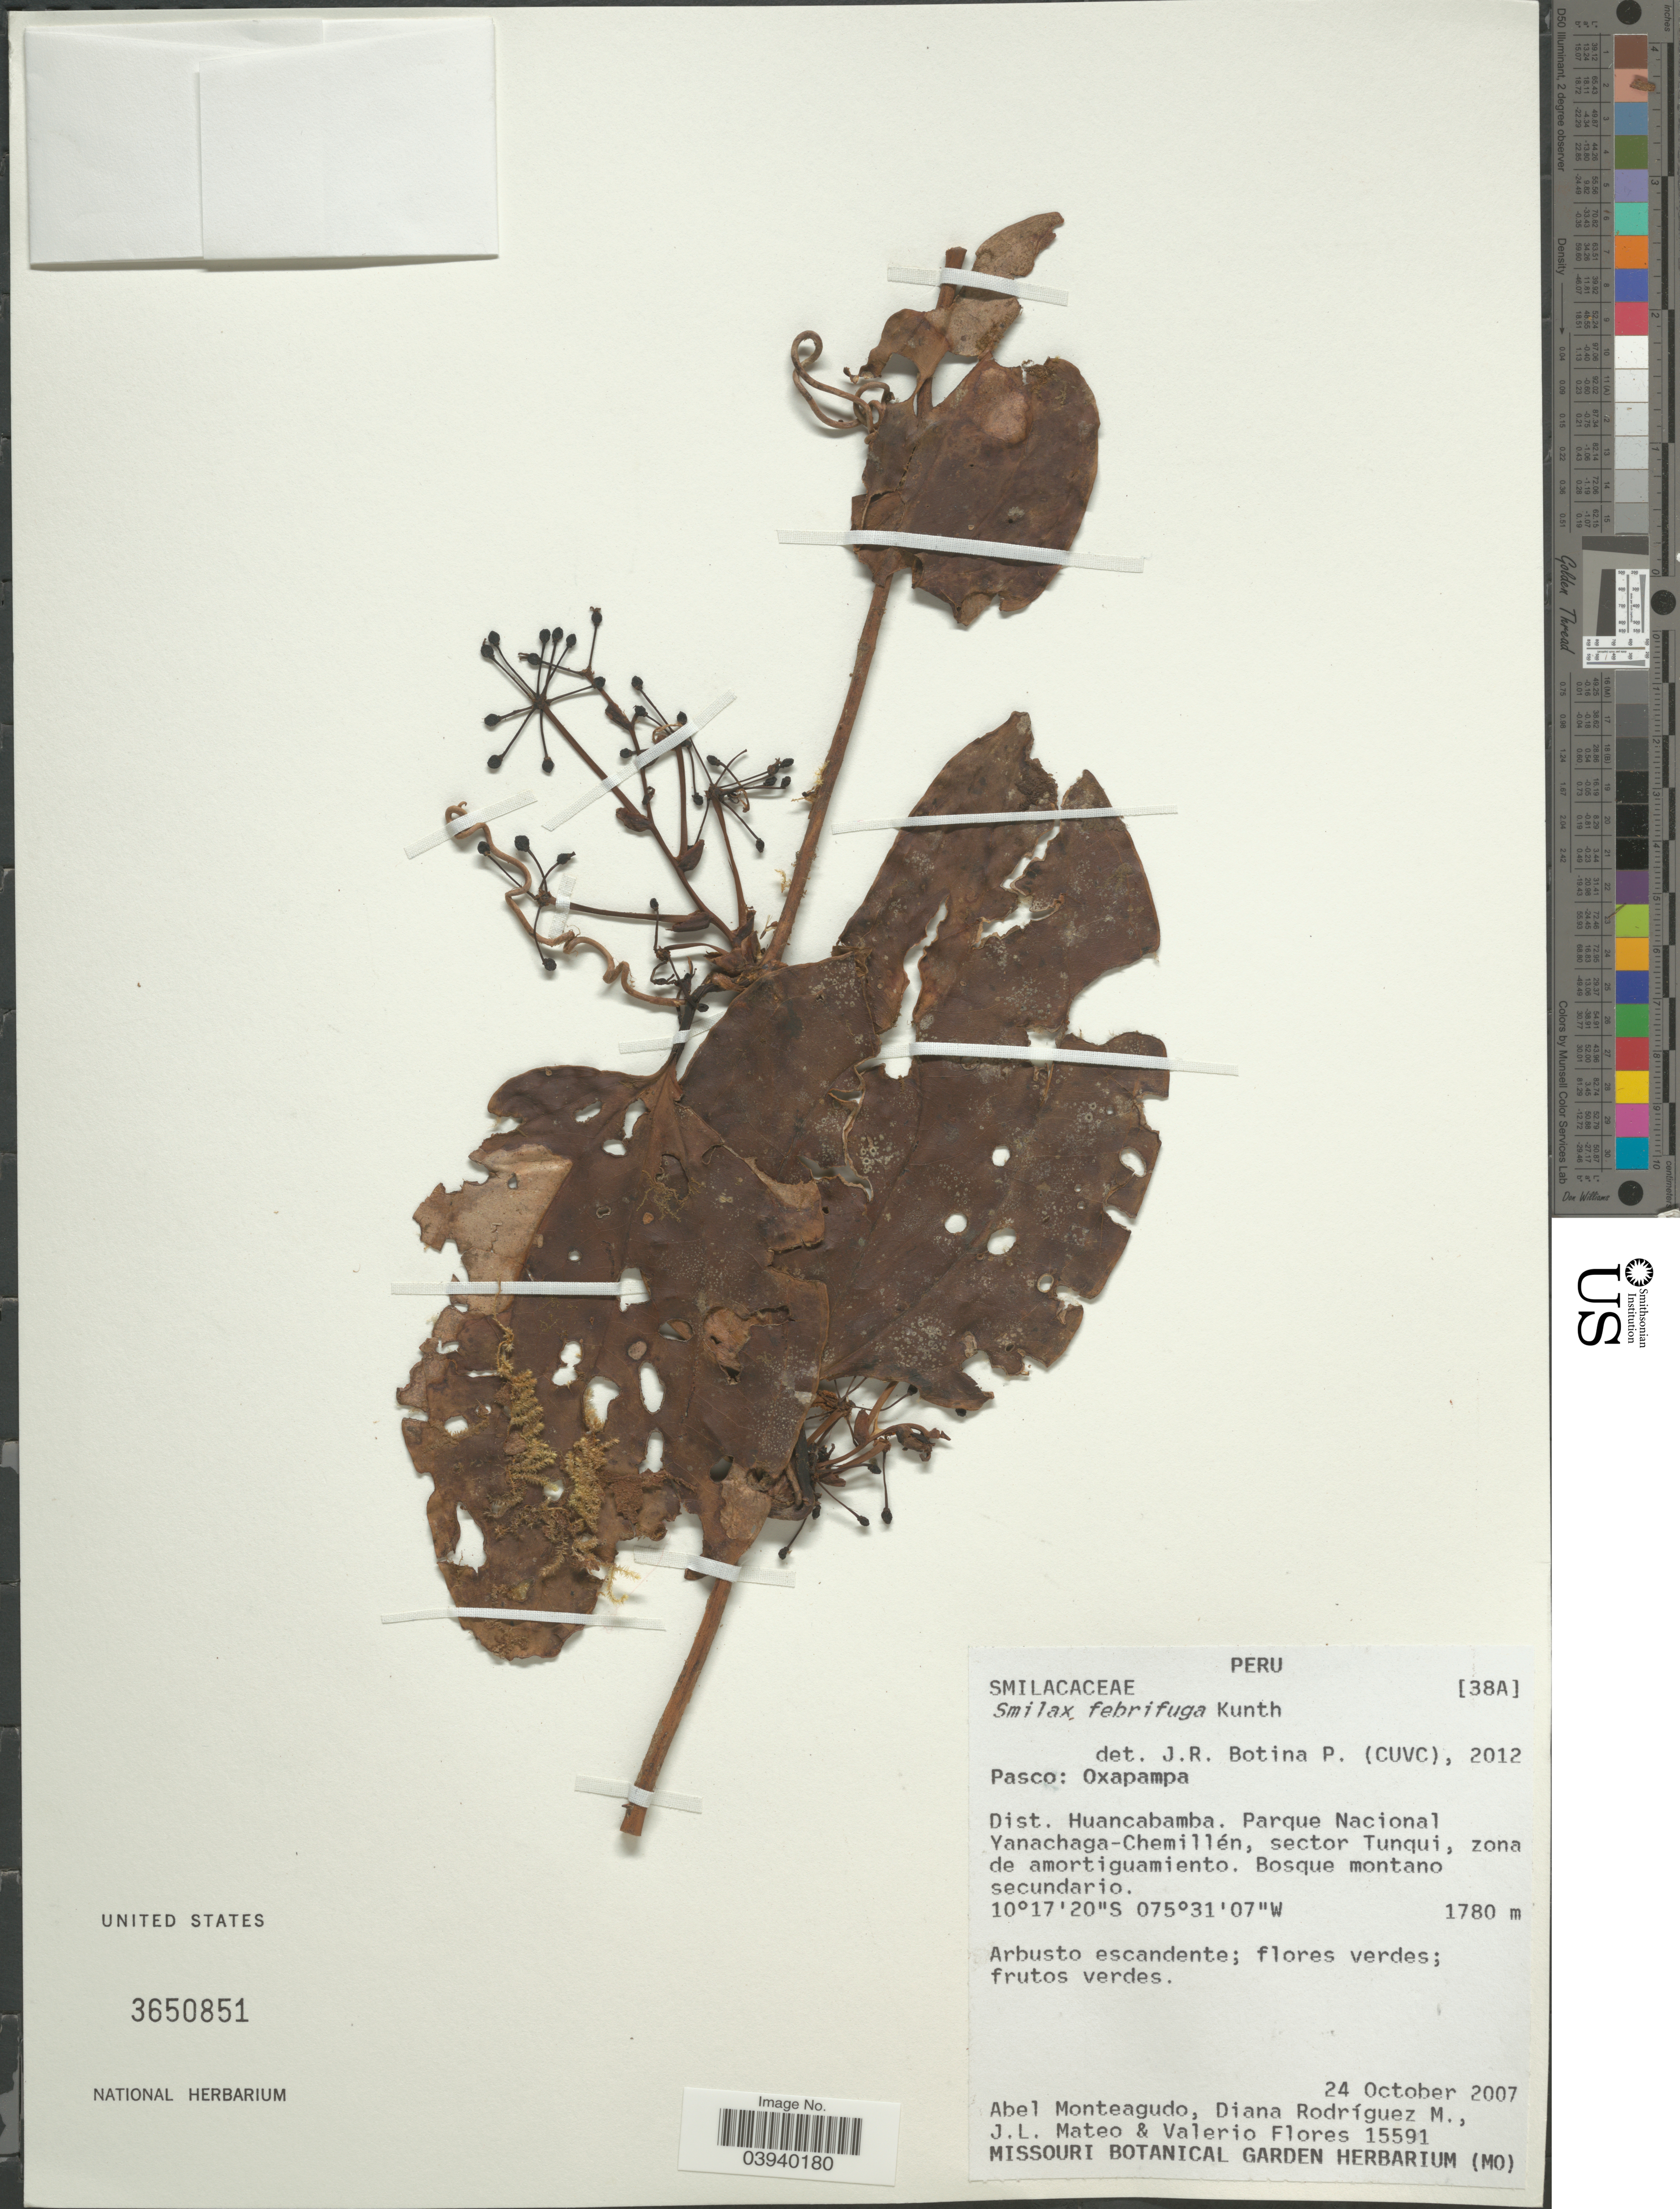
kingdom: Plantae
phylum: Tracheophyta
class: Liliopsida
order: Liliales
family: Smilacaceae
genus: Smilax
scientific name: Smilax febrifuga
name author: Kunth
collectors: A. Monteagudo, D. Rodríguez M., J. Mateo & V. Flores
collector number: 15591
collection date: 2007-10-24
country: Peru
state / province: Pasco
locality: Oxapampa. Dist. Huancabamba, Parque Nacional Yanachaga-Chemillén, sector Tunqui, zona de amortiguamiento.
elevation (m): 1780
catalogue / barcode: US 3650851